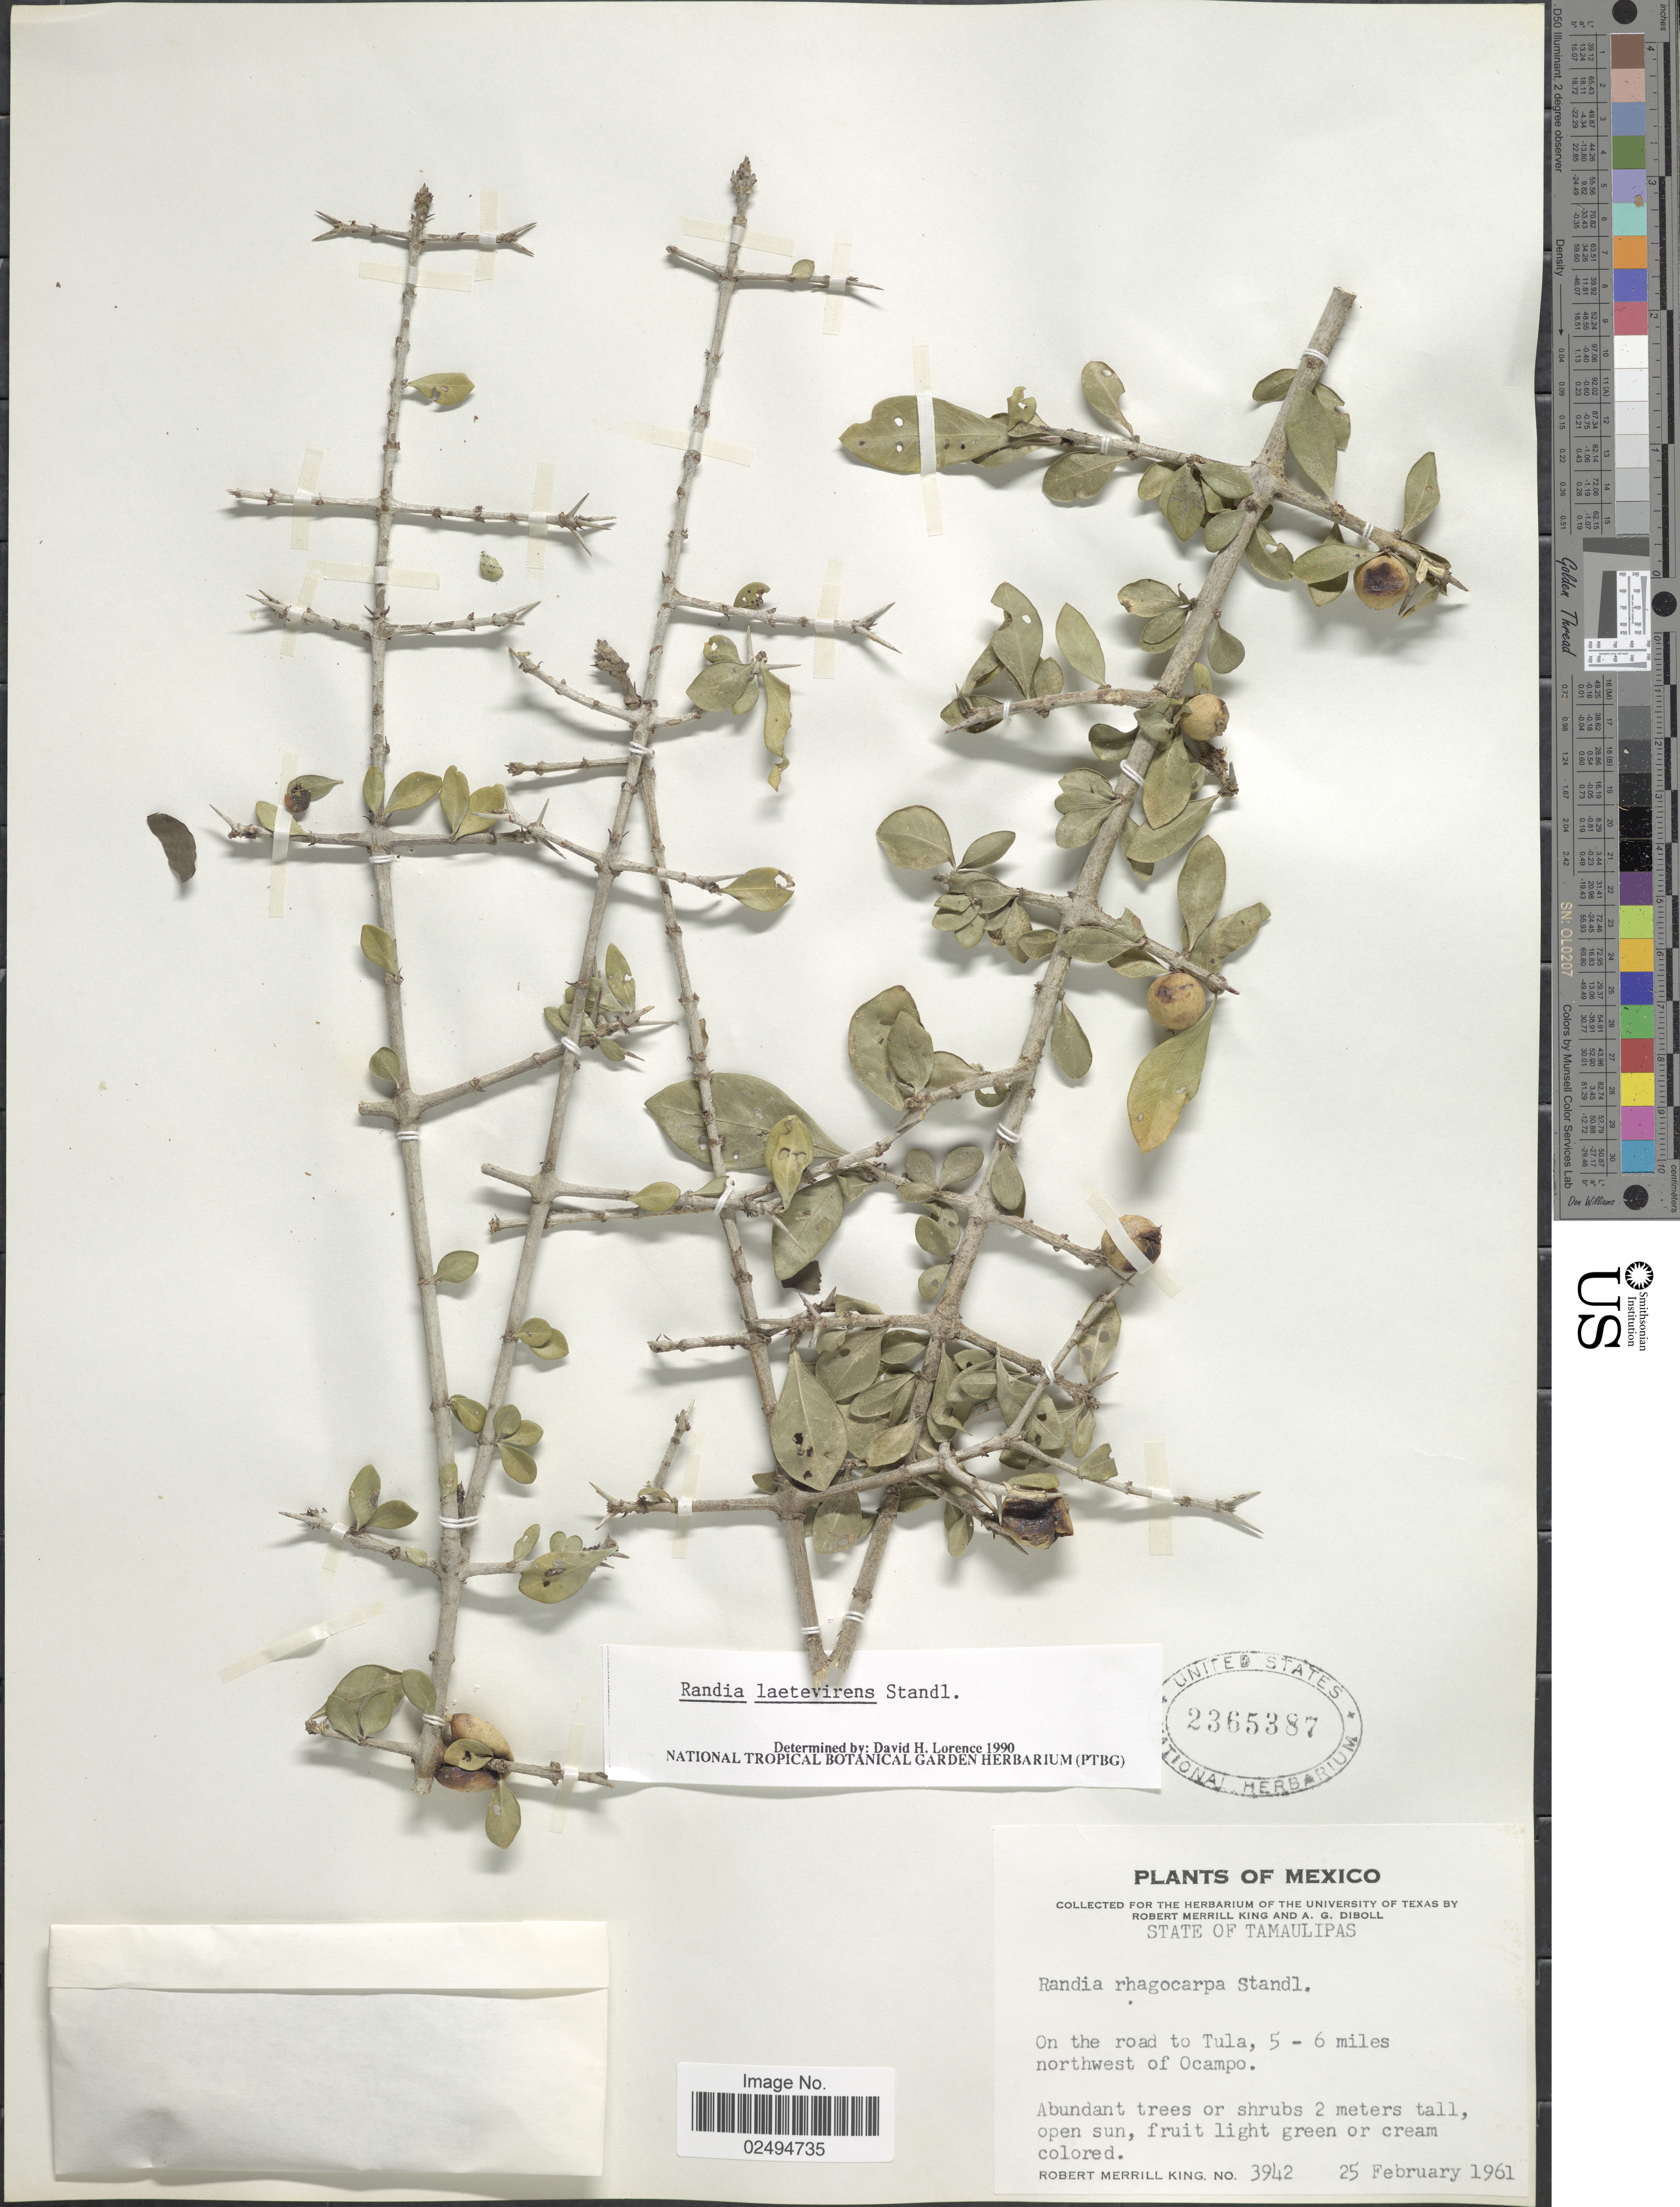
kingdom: Plantae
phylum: Tracheophyta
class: Magnoliopsida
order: Gentianales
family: Rubiaceae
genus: Randia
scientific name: Randia laetevirens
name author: Standl.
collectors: R. M. King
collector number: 3942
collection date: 1961-02-25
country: Mexico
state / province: Tamaulipas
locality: On the road to Tula, 5-6 miles northwest of Ocampo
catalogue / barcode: US 2365387